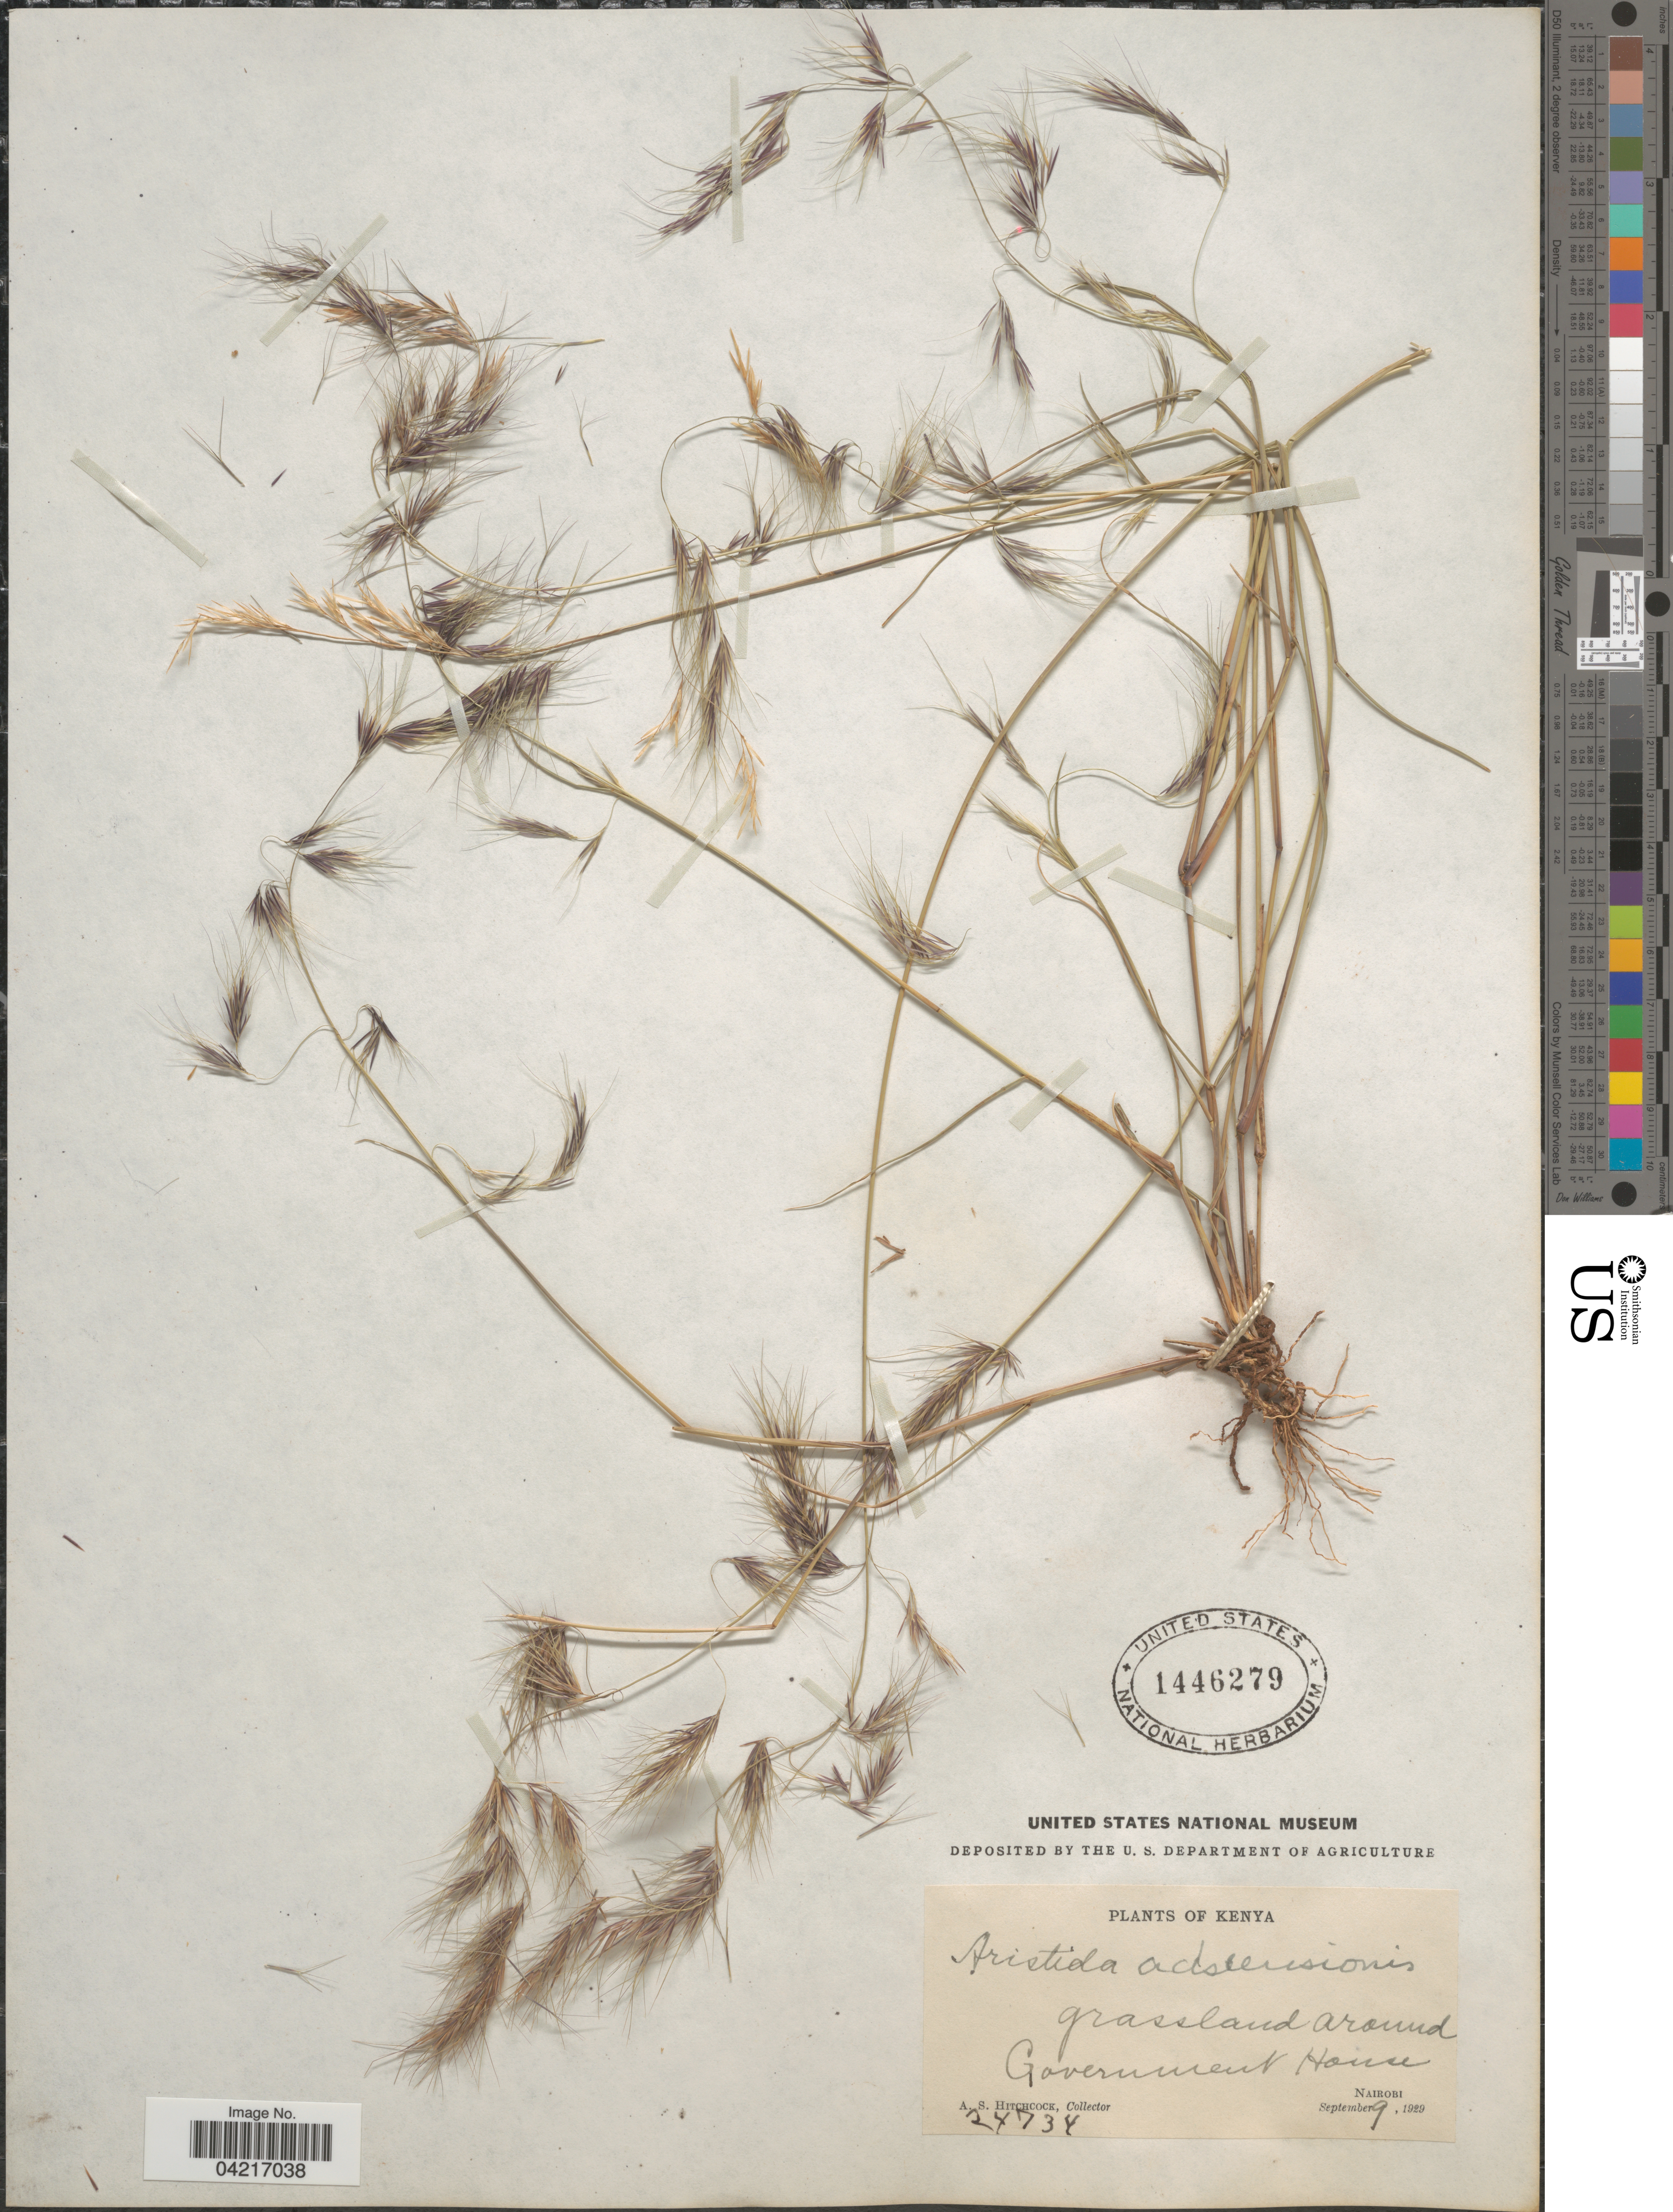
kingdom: Plantae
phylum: Tracheophyta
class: Liliopsida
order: Poales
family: Poaceae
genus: Aristida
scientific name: Aristida adscensionis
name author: L.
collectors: A. S. Hitchcock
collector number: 24734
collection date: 1929-09-09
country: Kenya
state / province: Nairobi Area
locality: Grassland around Government House. Nairobi.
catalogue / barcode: US 1446279